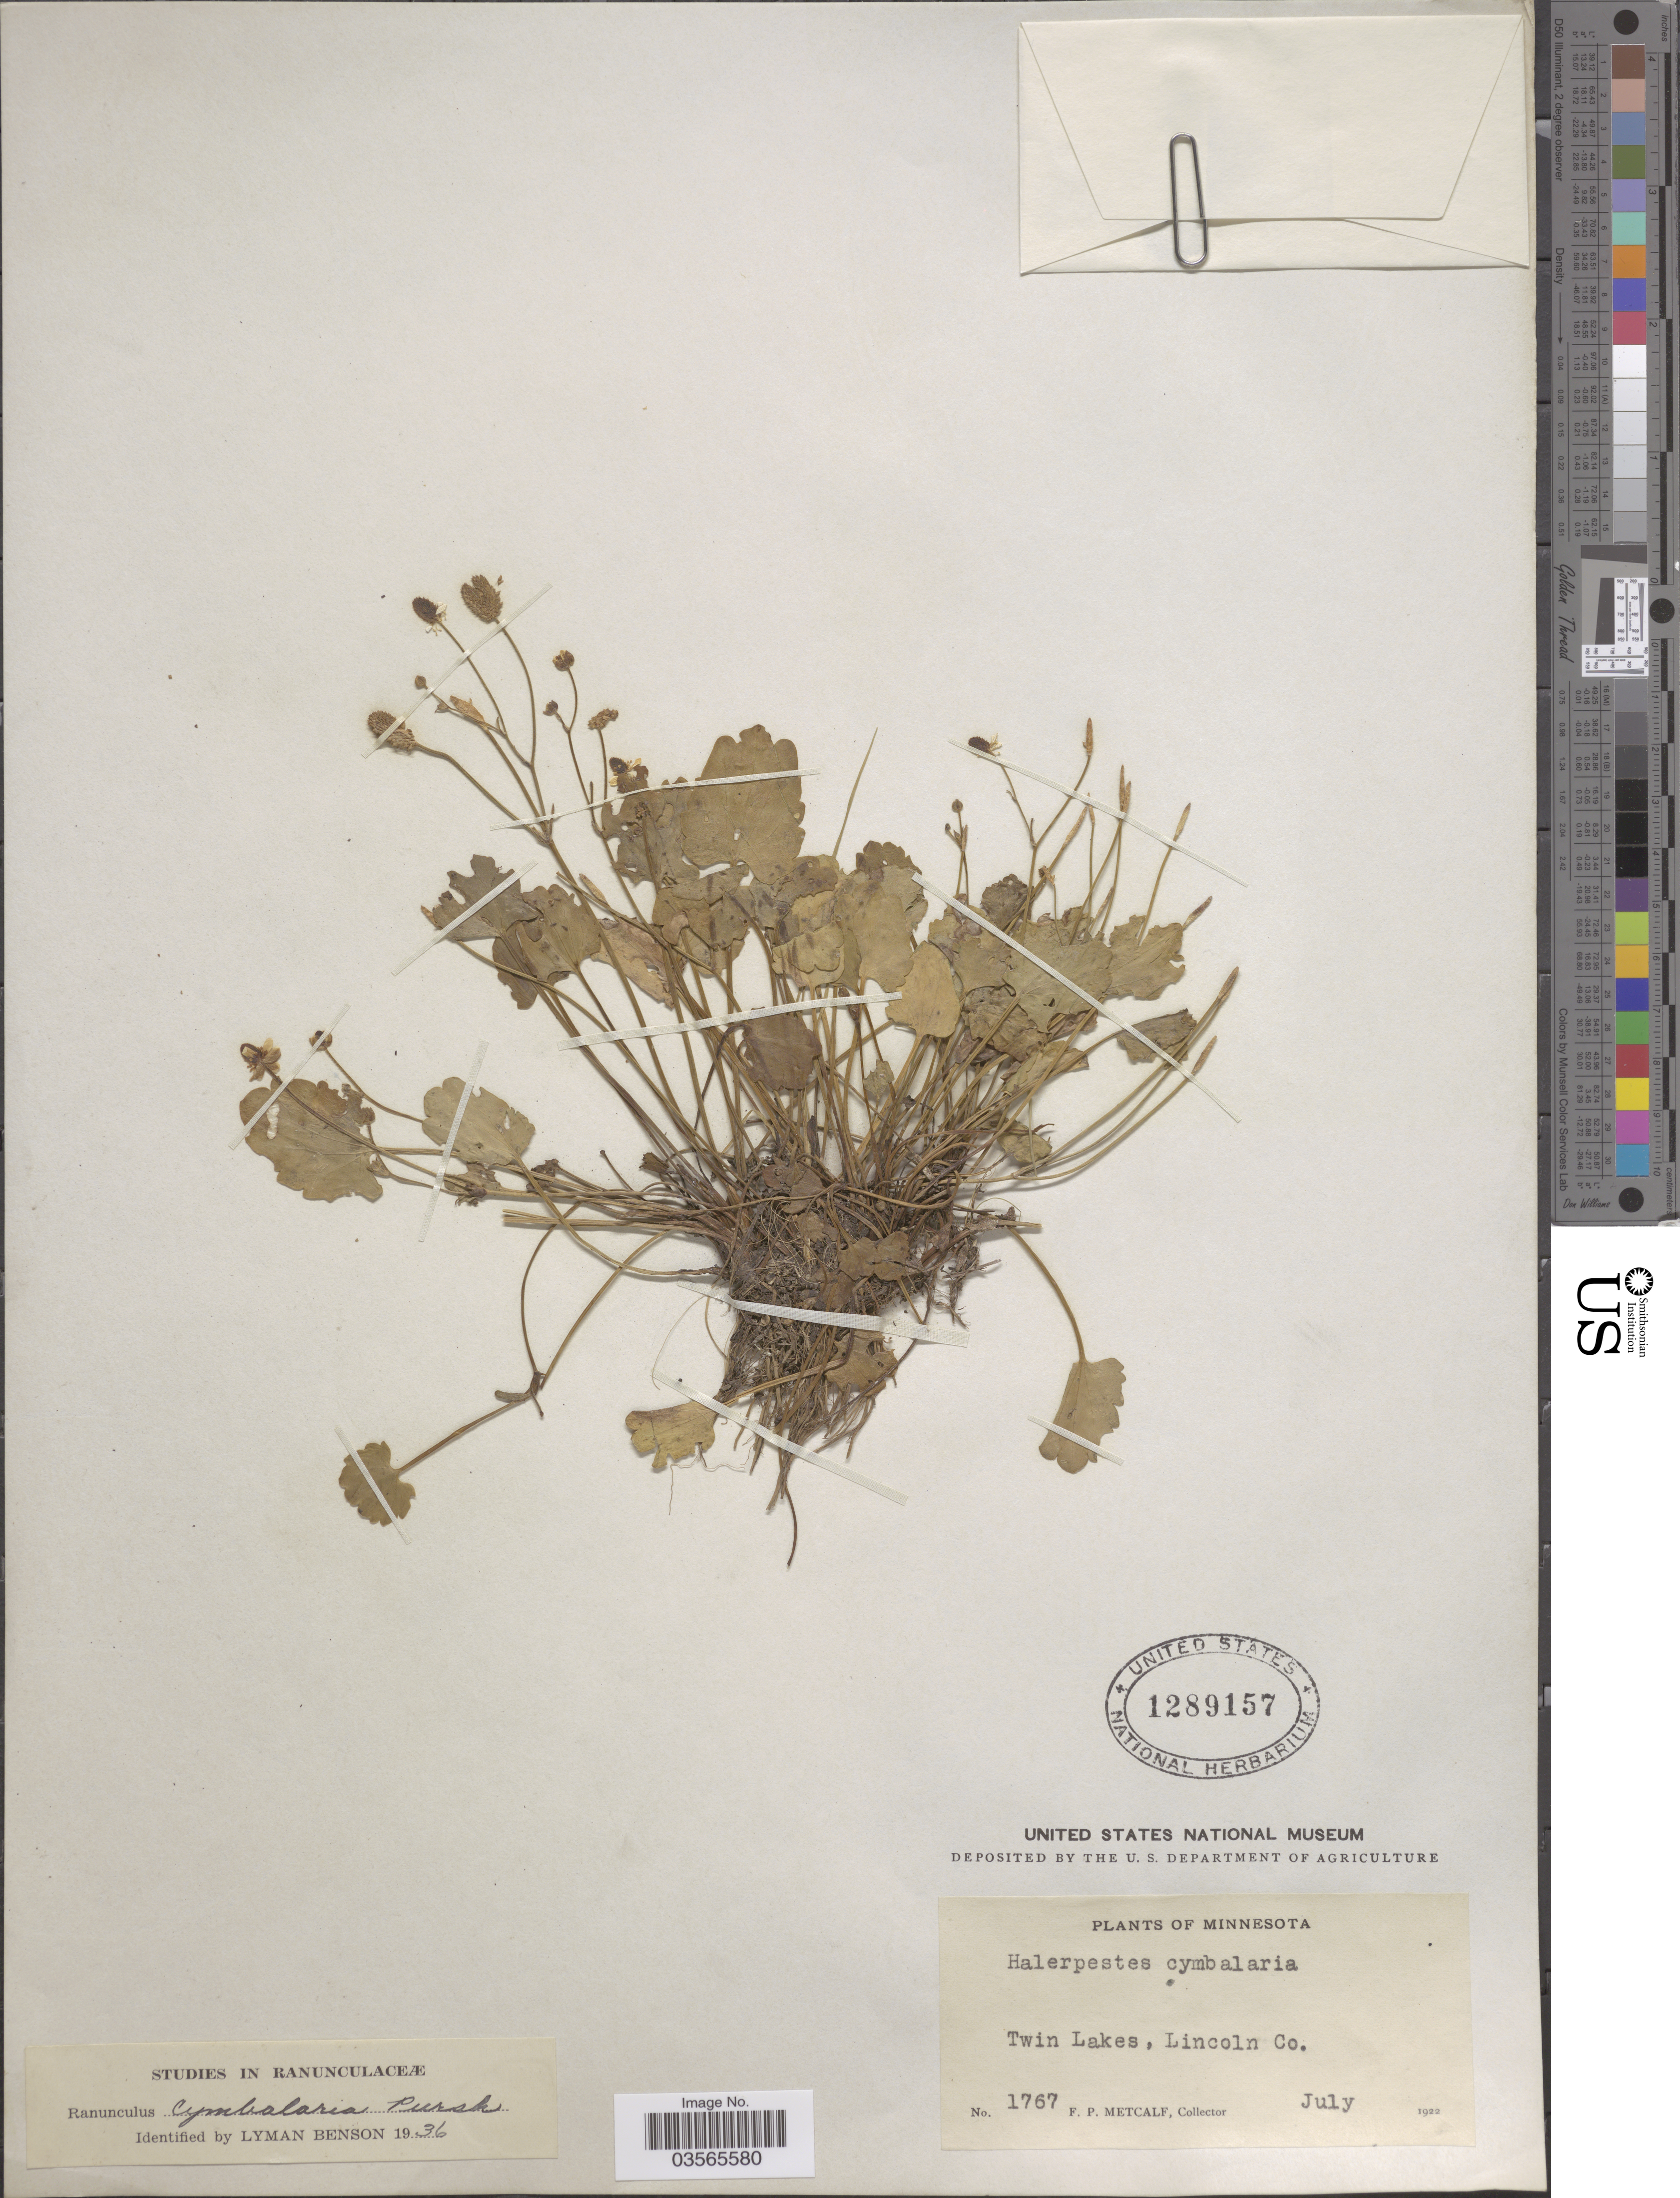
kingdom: Plantae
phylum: Tracheophyta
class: Magnoliopsida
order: Ranunculales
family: Ranunculaceae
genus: Halerpestes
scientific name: Halerpestes cymbalaria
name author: (Pursh) Greene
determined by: Strong, M. T., (US), Smithsonian Institution - National Museum of Natural History (UNITED STATES)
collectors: F. Metcalf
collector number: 1767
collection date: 1922-07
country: United States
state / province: Minnesota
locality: Twin Lakes, Lincoln Co.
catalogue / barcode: US 1289157